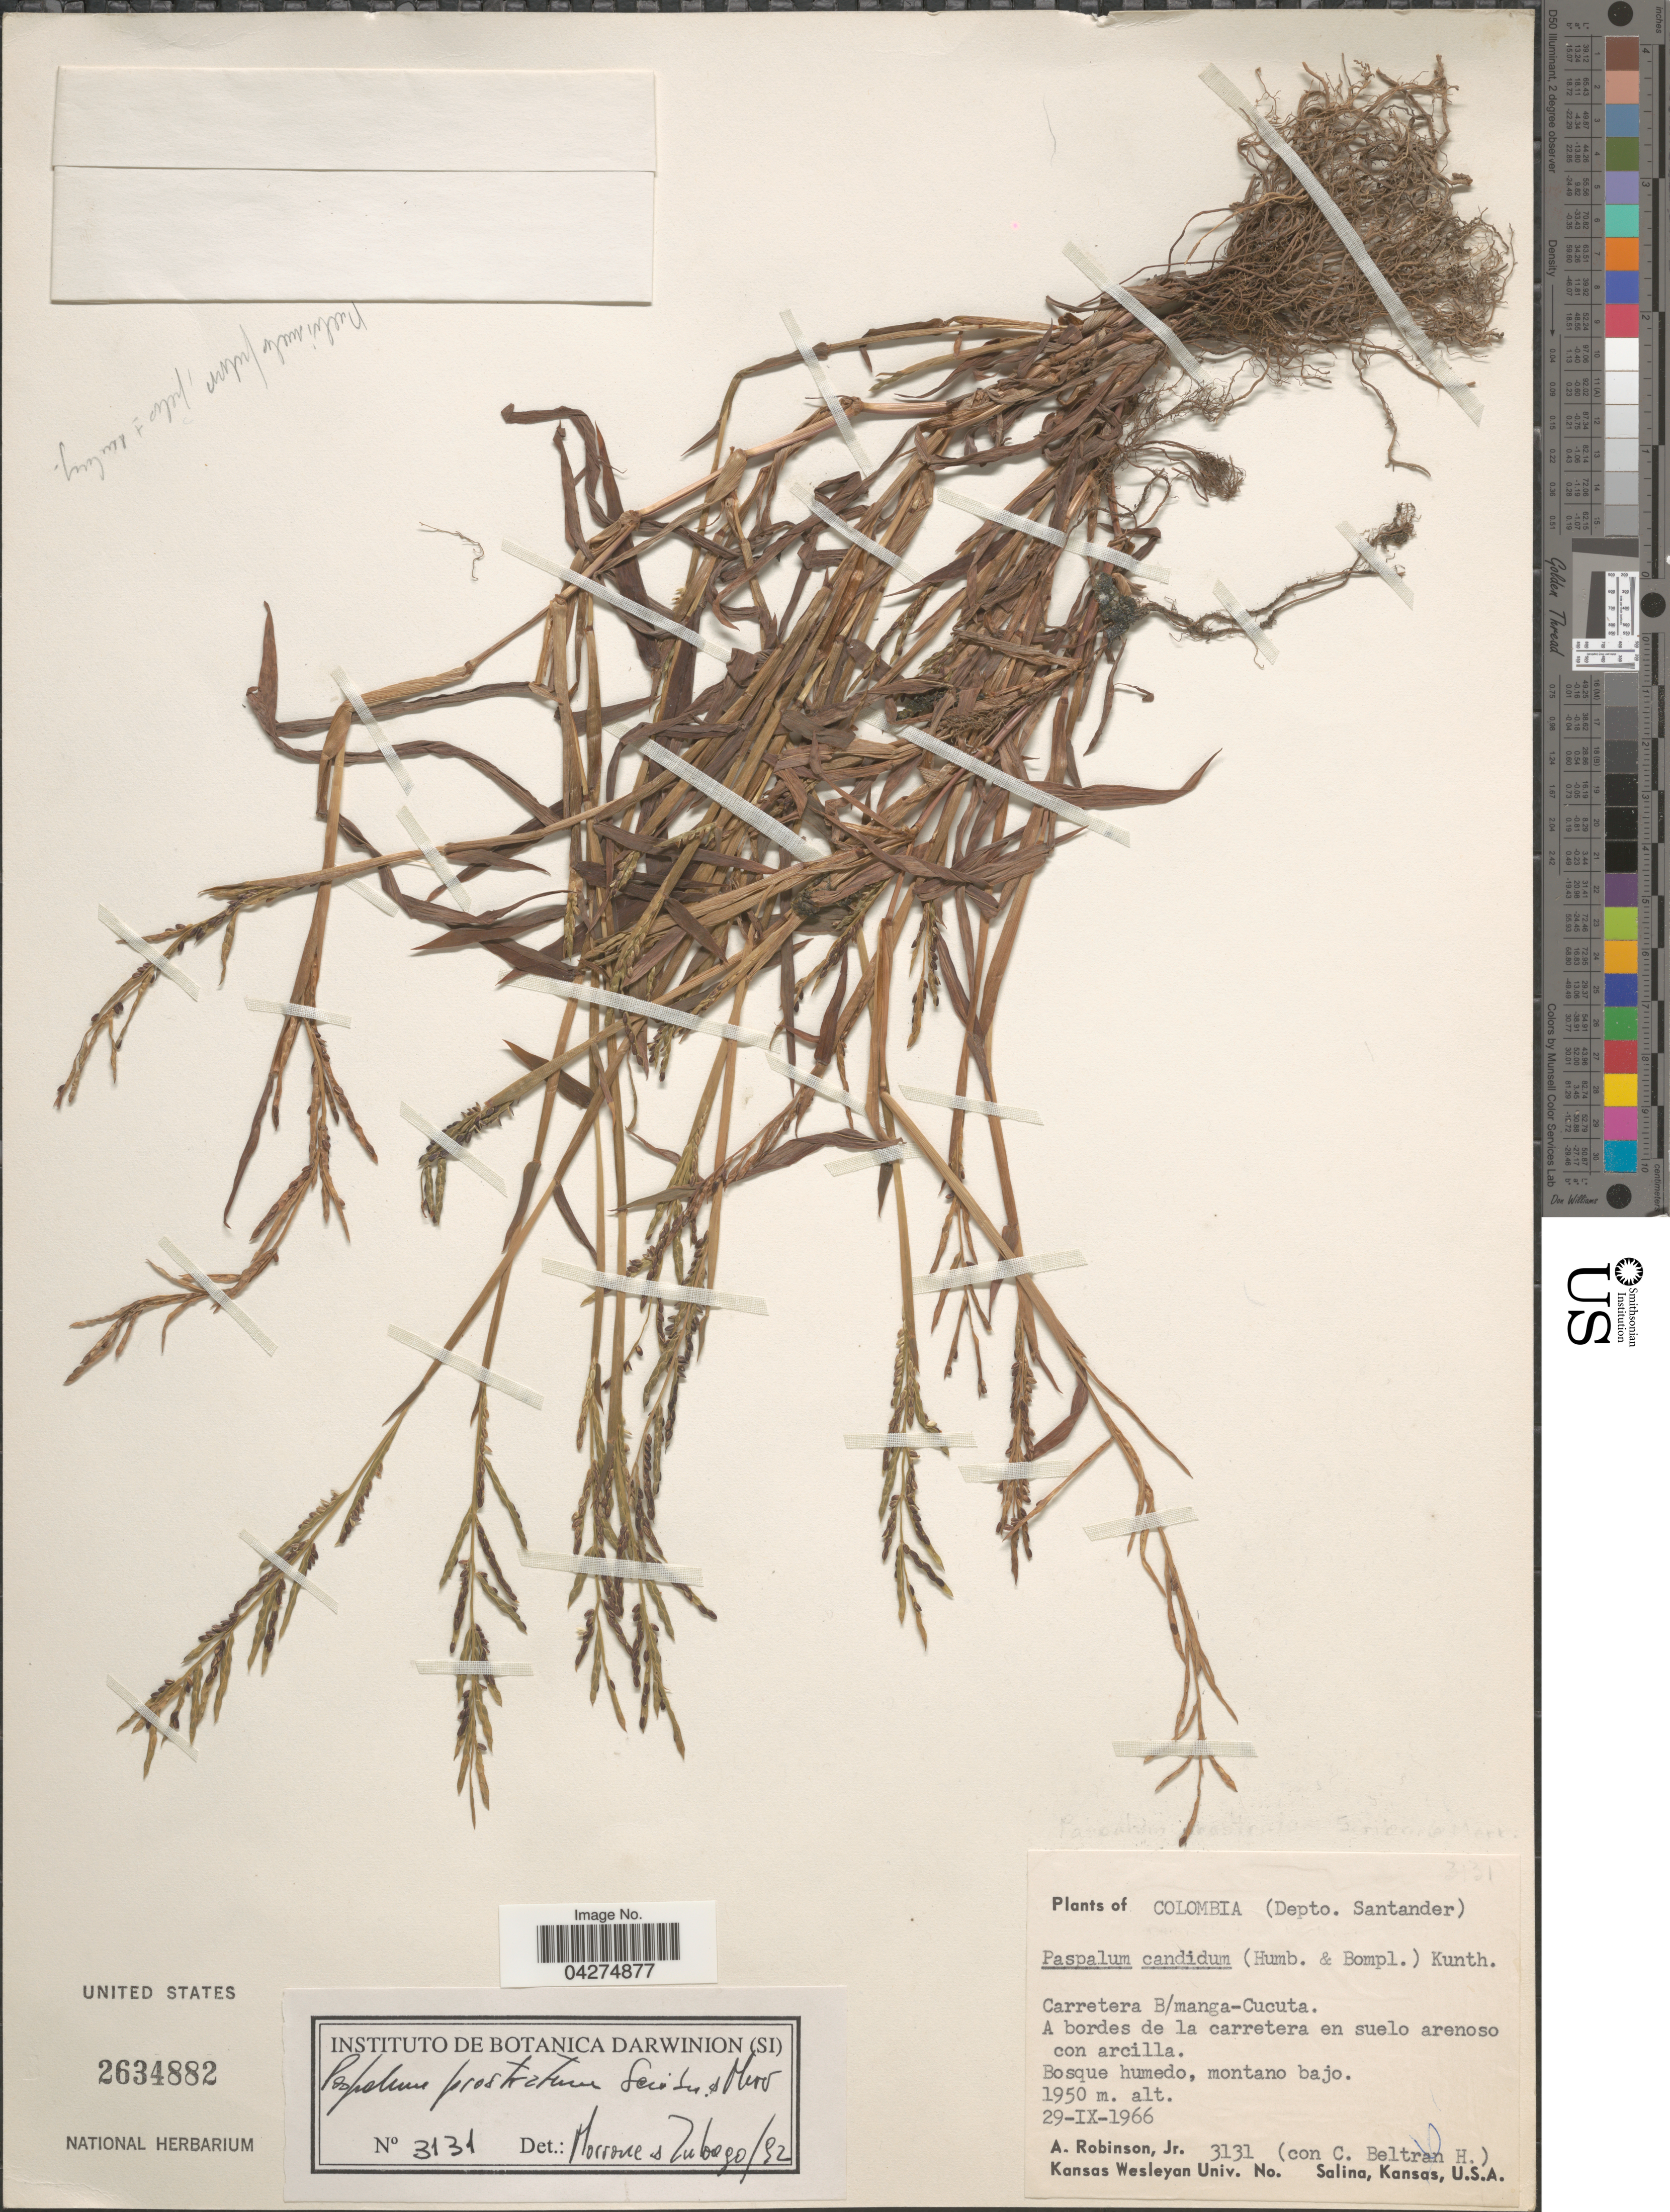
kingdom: Plantae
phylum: Tracheophyta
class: Liliopsida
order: Poales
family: Poaceae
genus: Paspalum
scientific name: Paspalum prostratum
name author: Scribn. & Merr.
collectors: A. Robinson Jr. & C. Beltran H.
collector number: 3131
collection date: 1966-09-29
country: Colombia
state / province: Santander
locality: Depto. Santander. Carretera B/manga-Cucuta.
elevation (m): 1950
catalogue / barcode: US 2634882